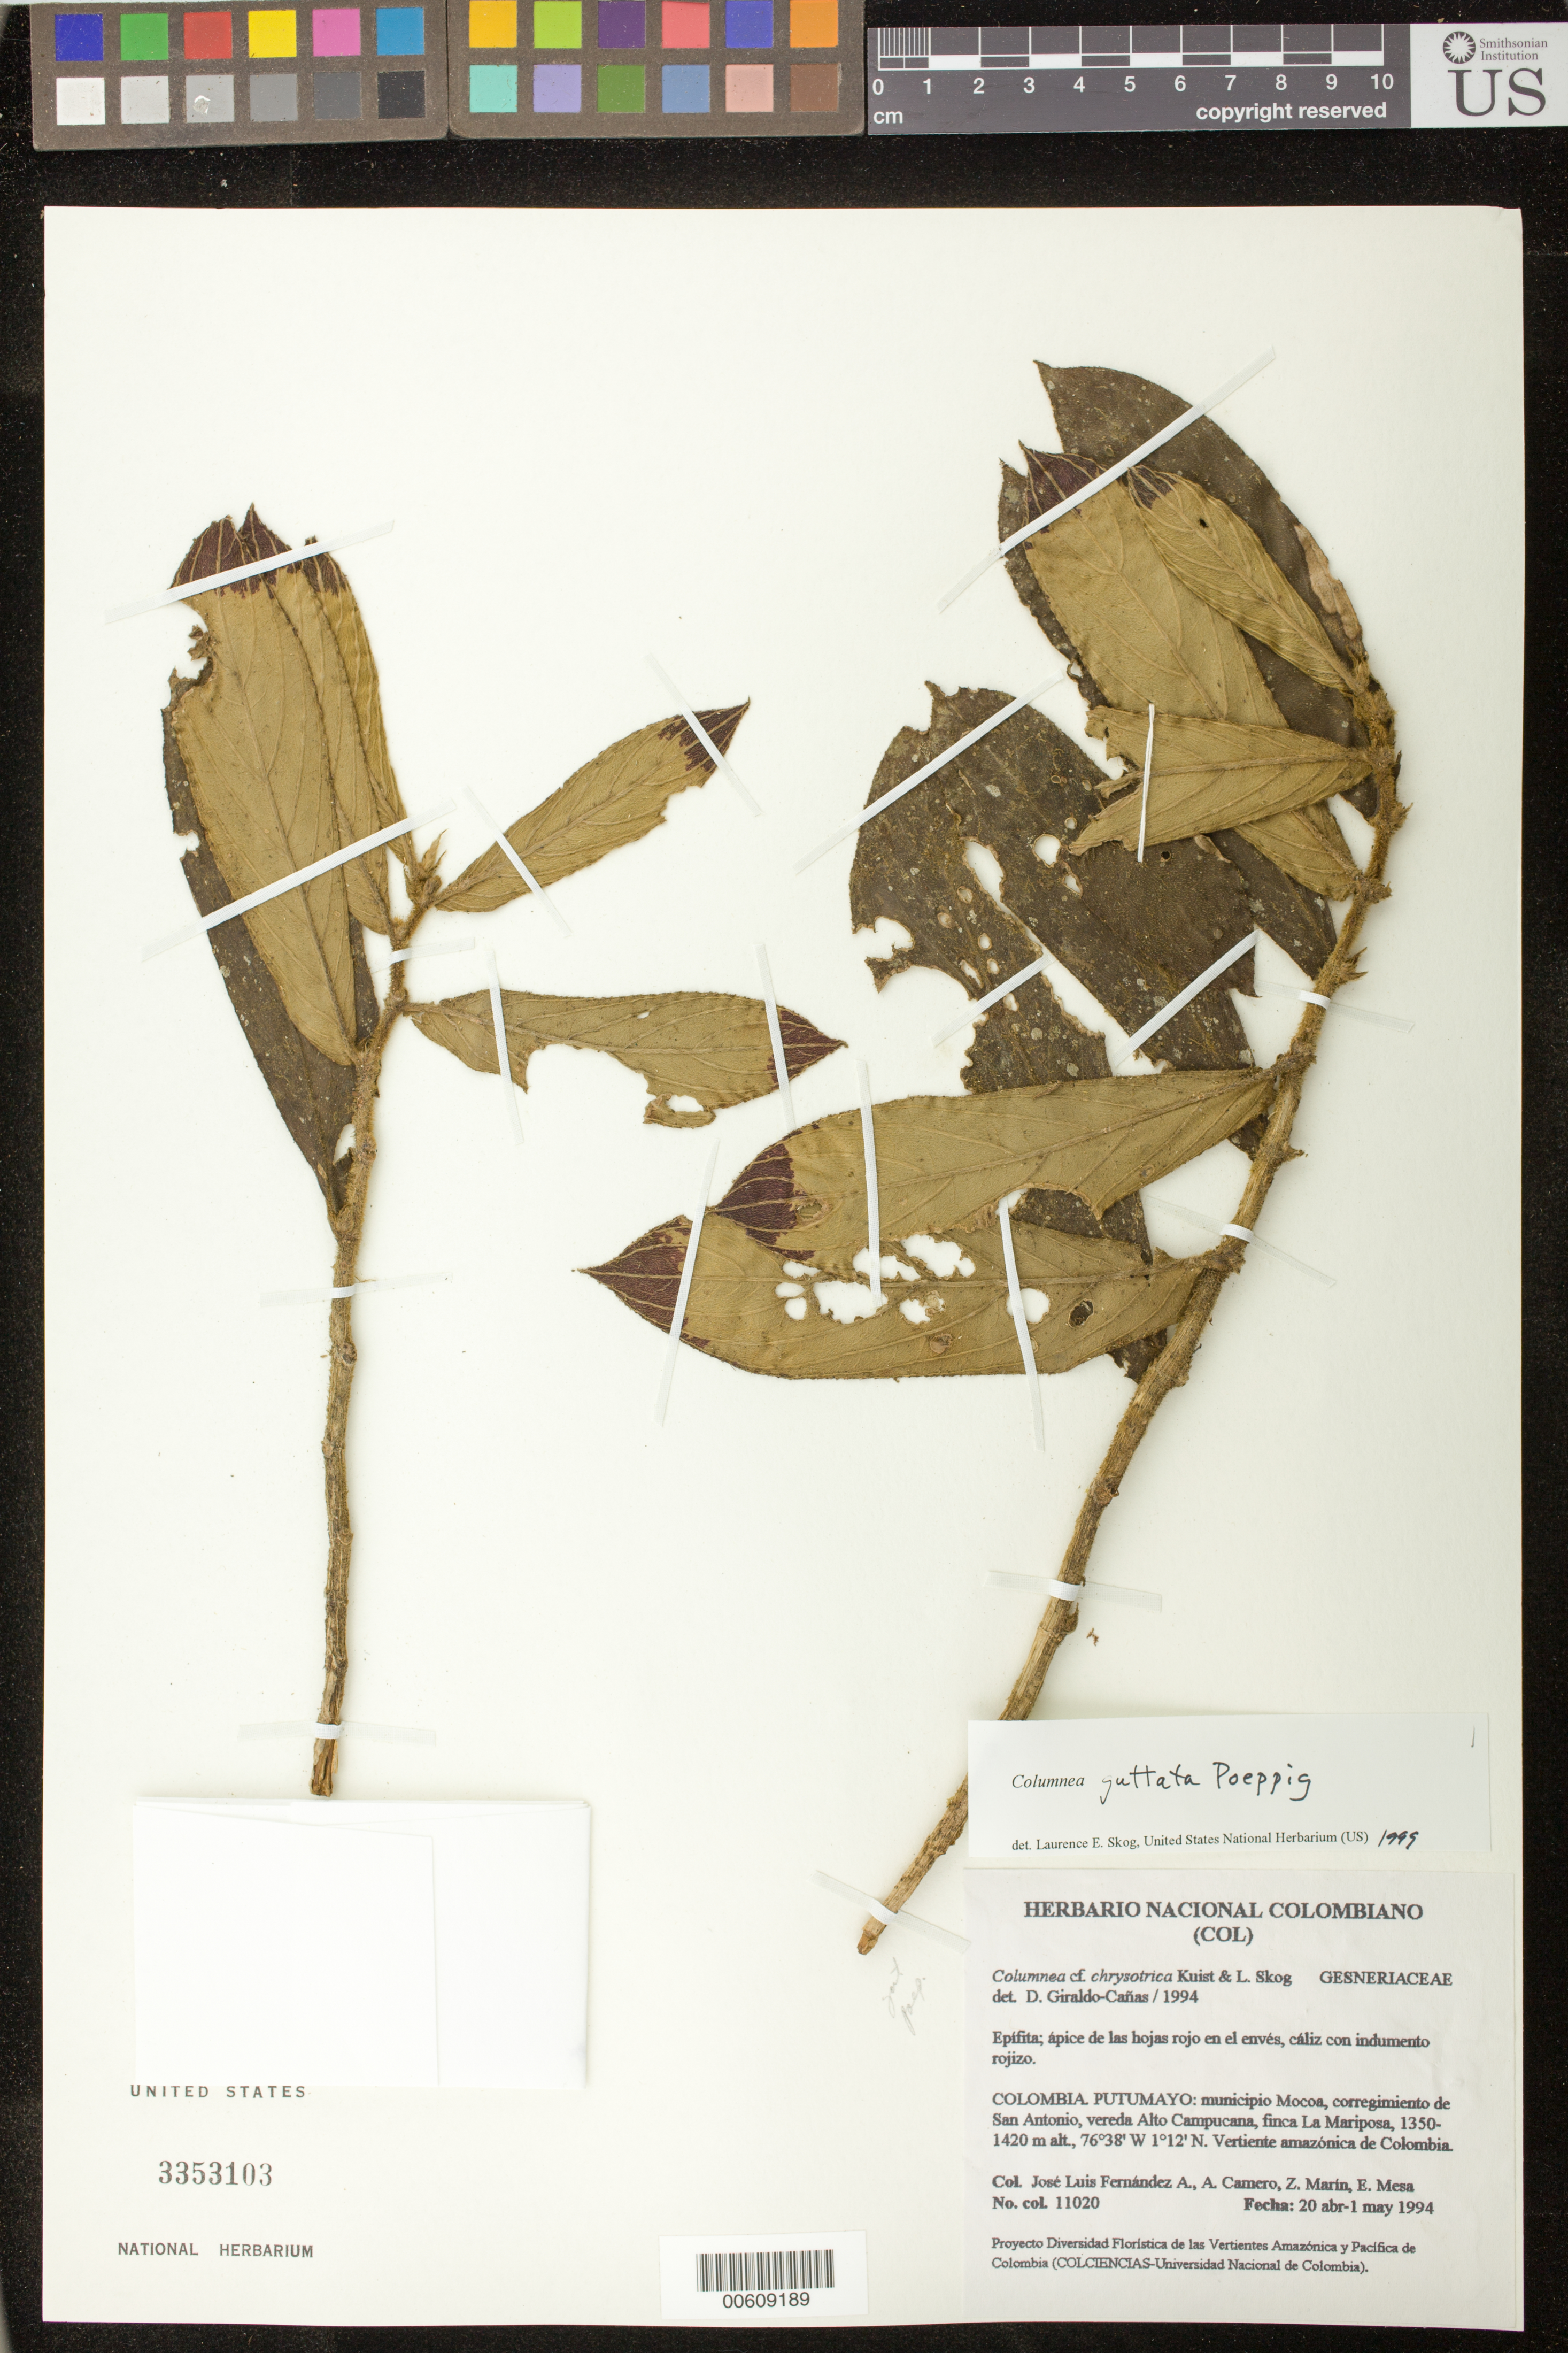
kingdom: Plantae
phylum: Tracheophyta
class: Magnoliopsida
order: Lamiales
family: Gesneriaceae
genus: Columnea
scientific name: Columnea guttata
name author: Poepp.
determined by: Skog, Laurence E.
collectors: J. L. Fernández-Alonso, A. A. Camero, Z. Marin & E. Mesa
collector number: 11020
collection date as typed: Apr-May 1994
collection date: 1994-04/1994-05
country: Colombia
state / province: Putumayo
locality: Mpio. Mocoa, corregimiento de San Antonio, vereda Alto Campucana, finca La Mariposa, vertiente amazónica de Colombia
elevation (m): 1350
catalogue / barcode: US 3353103